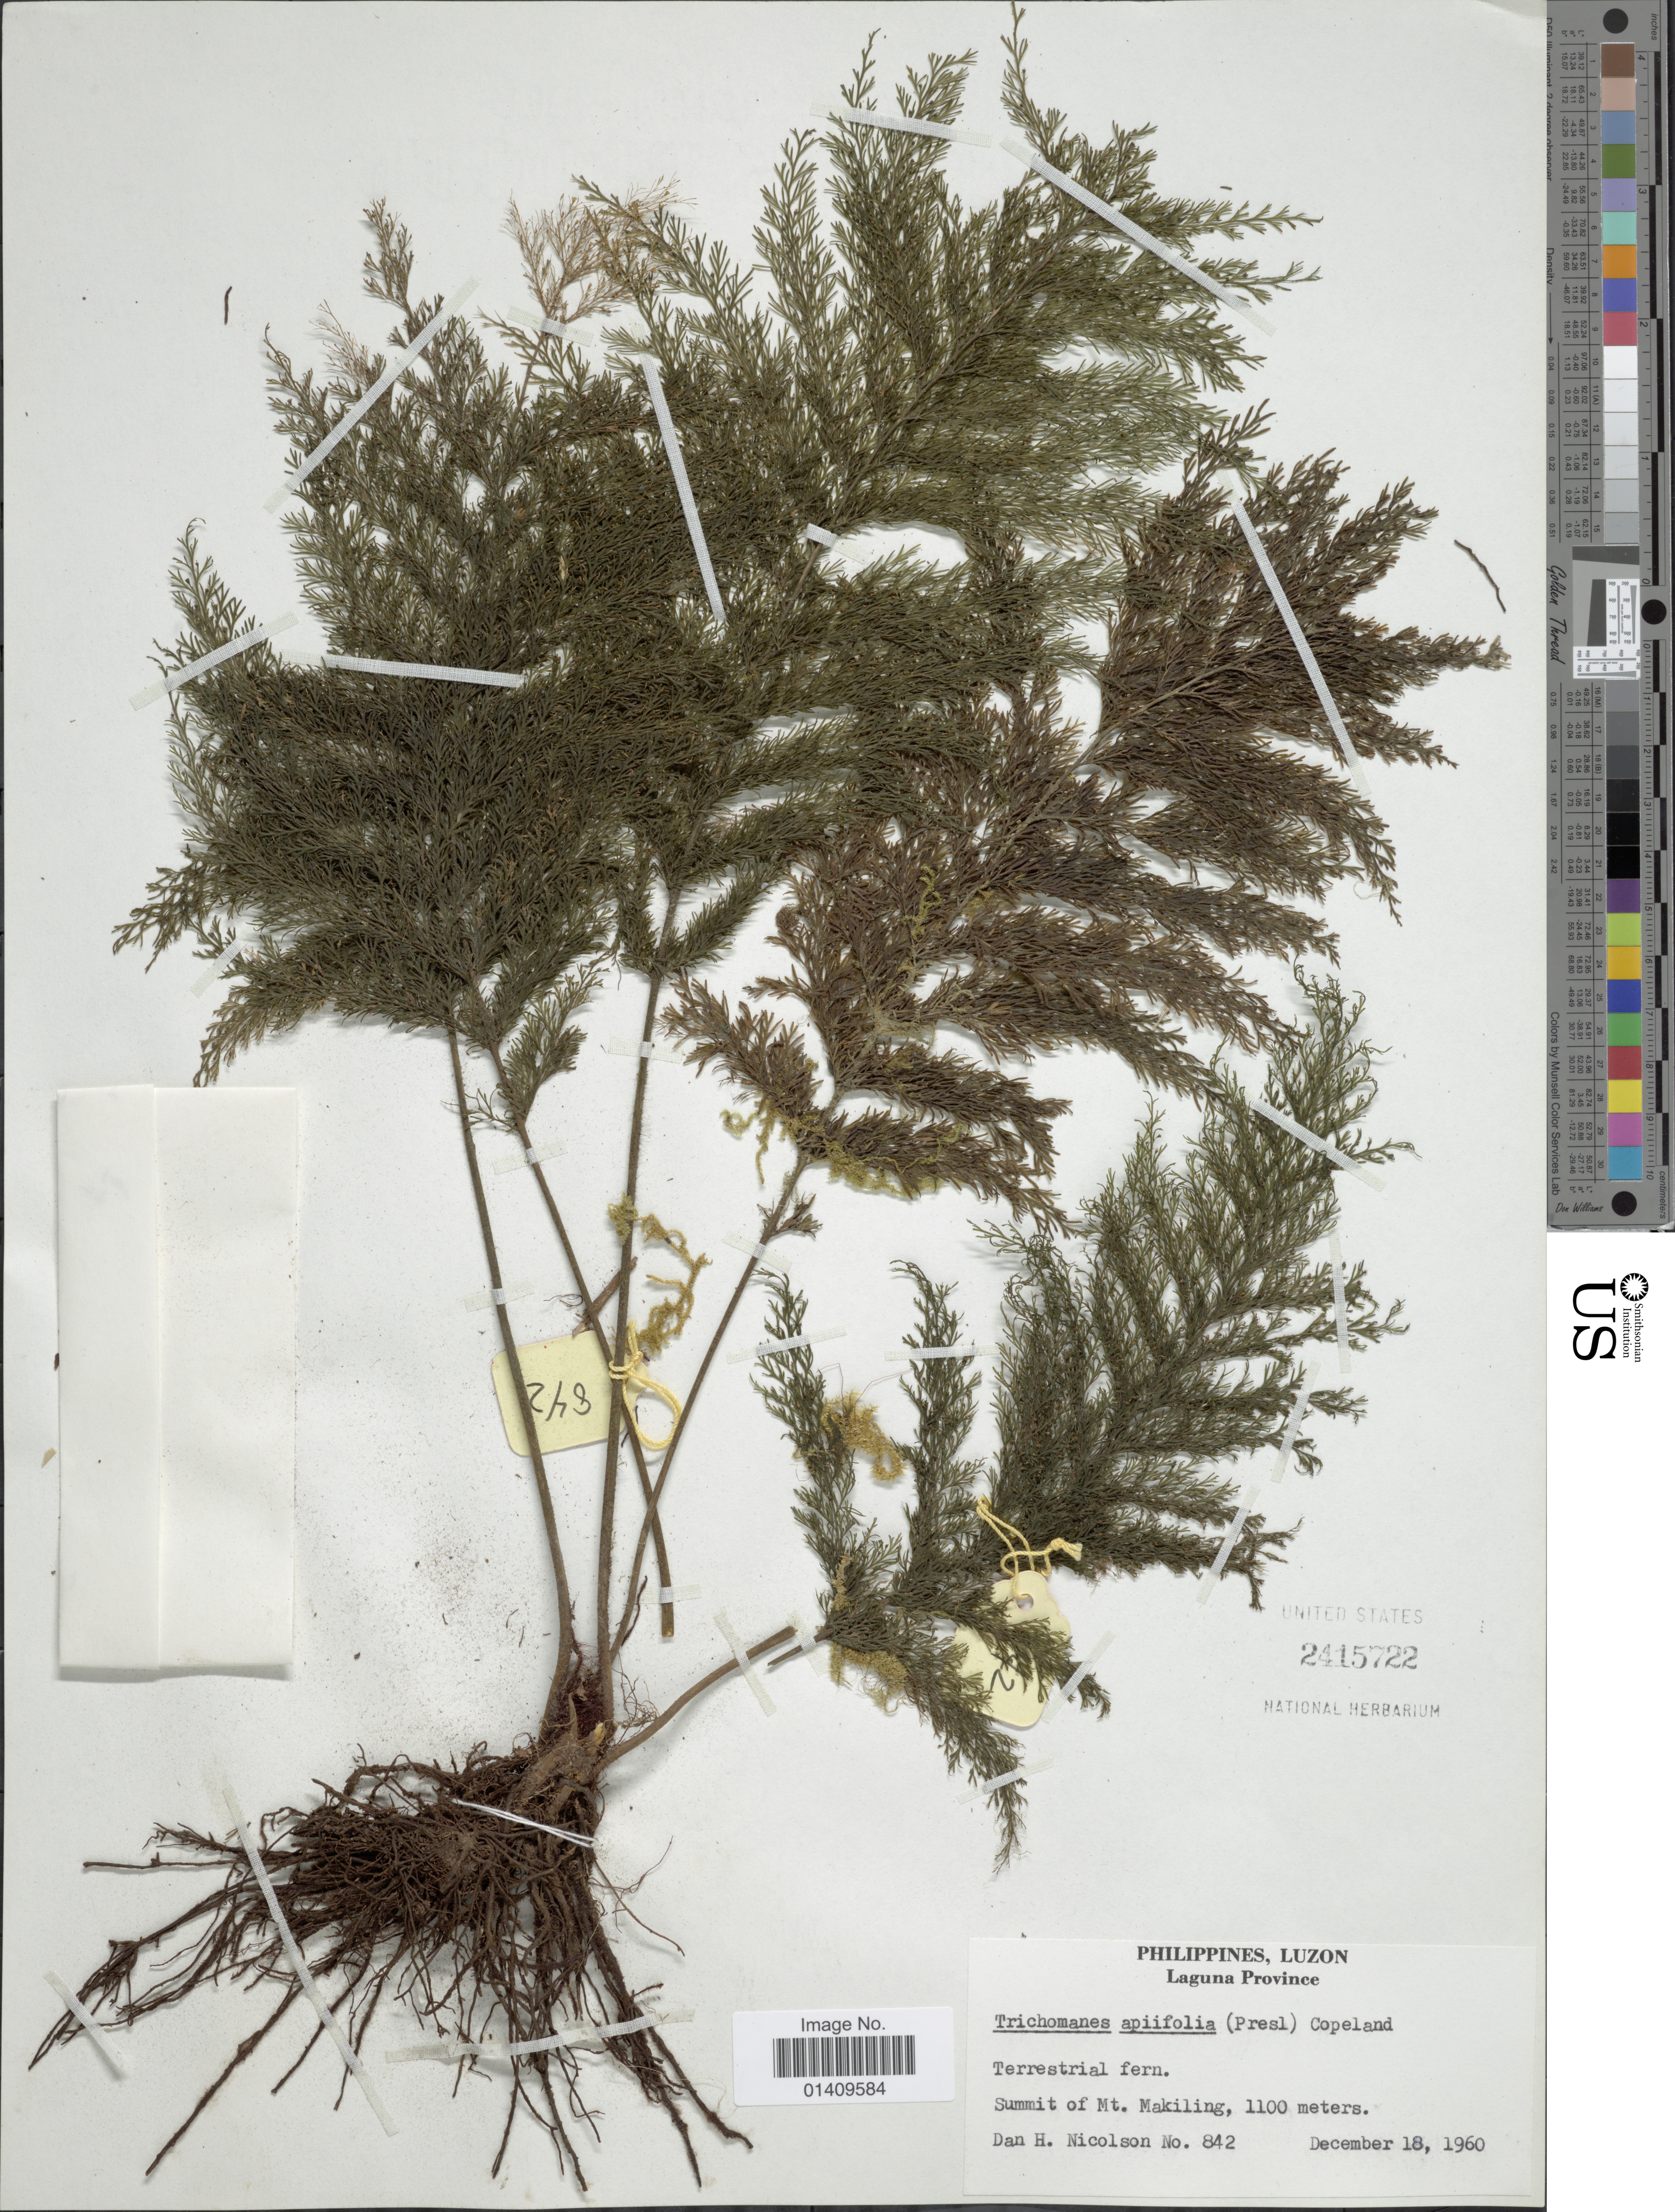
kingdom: Plantae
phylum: Tracheophyta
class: Polypodiopsida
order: Hymenophyllales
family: Hymenophyllaceae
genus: Callistopteris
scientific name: Callistopteris apiifolia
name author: (C. Presl) Copel.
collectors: D. Nicholson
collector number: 842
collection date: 1960-12-18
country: Philippines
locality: Laguna province summit of Mt. Mailing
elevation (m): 1100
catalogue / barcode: US 2415722